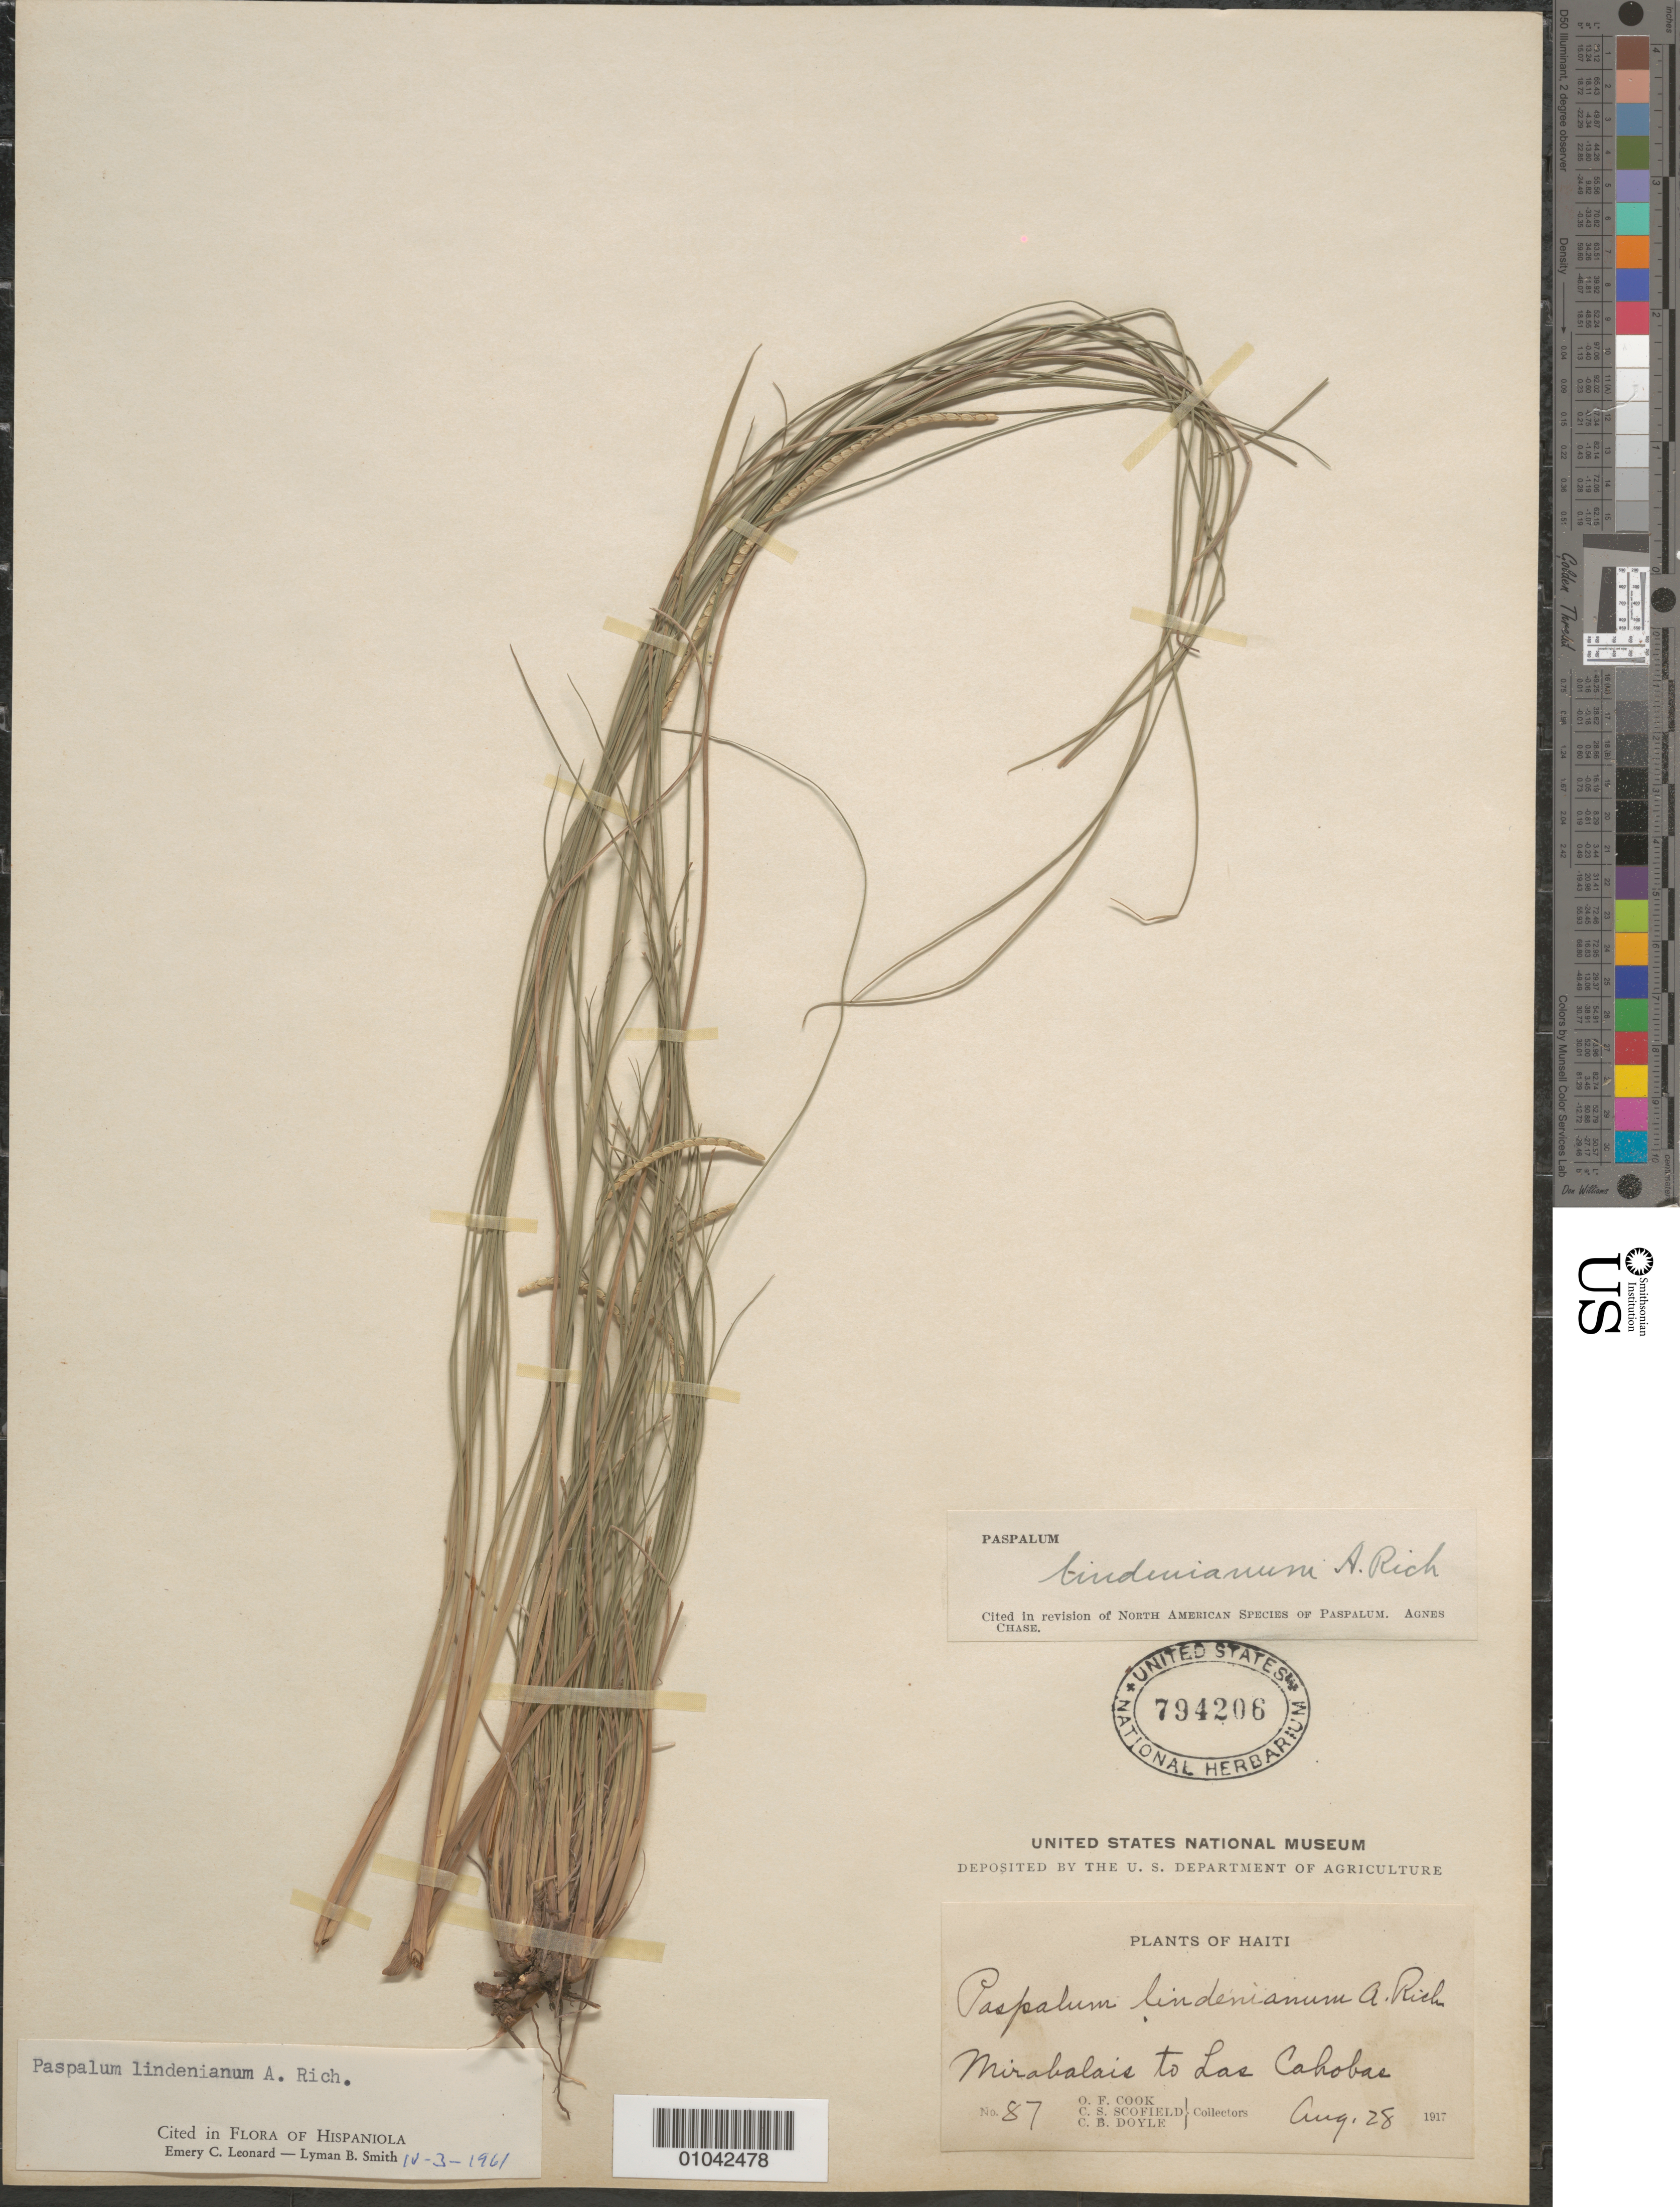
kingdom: Plantae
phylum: Tracheophyta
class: Liliopsida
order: Poales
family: Poaceae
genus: Paspalum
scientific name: Paspalum lindenianum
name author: A. Rich.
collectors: O. F. Cook, C. Scofield & C. Doyle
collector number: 87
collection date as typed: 28 Aug 1917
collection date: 1917-08-28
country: Haiti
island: Hispaniola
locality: Mirabalais to Las Cahobas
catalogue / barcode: US 794206